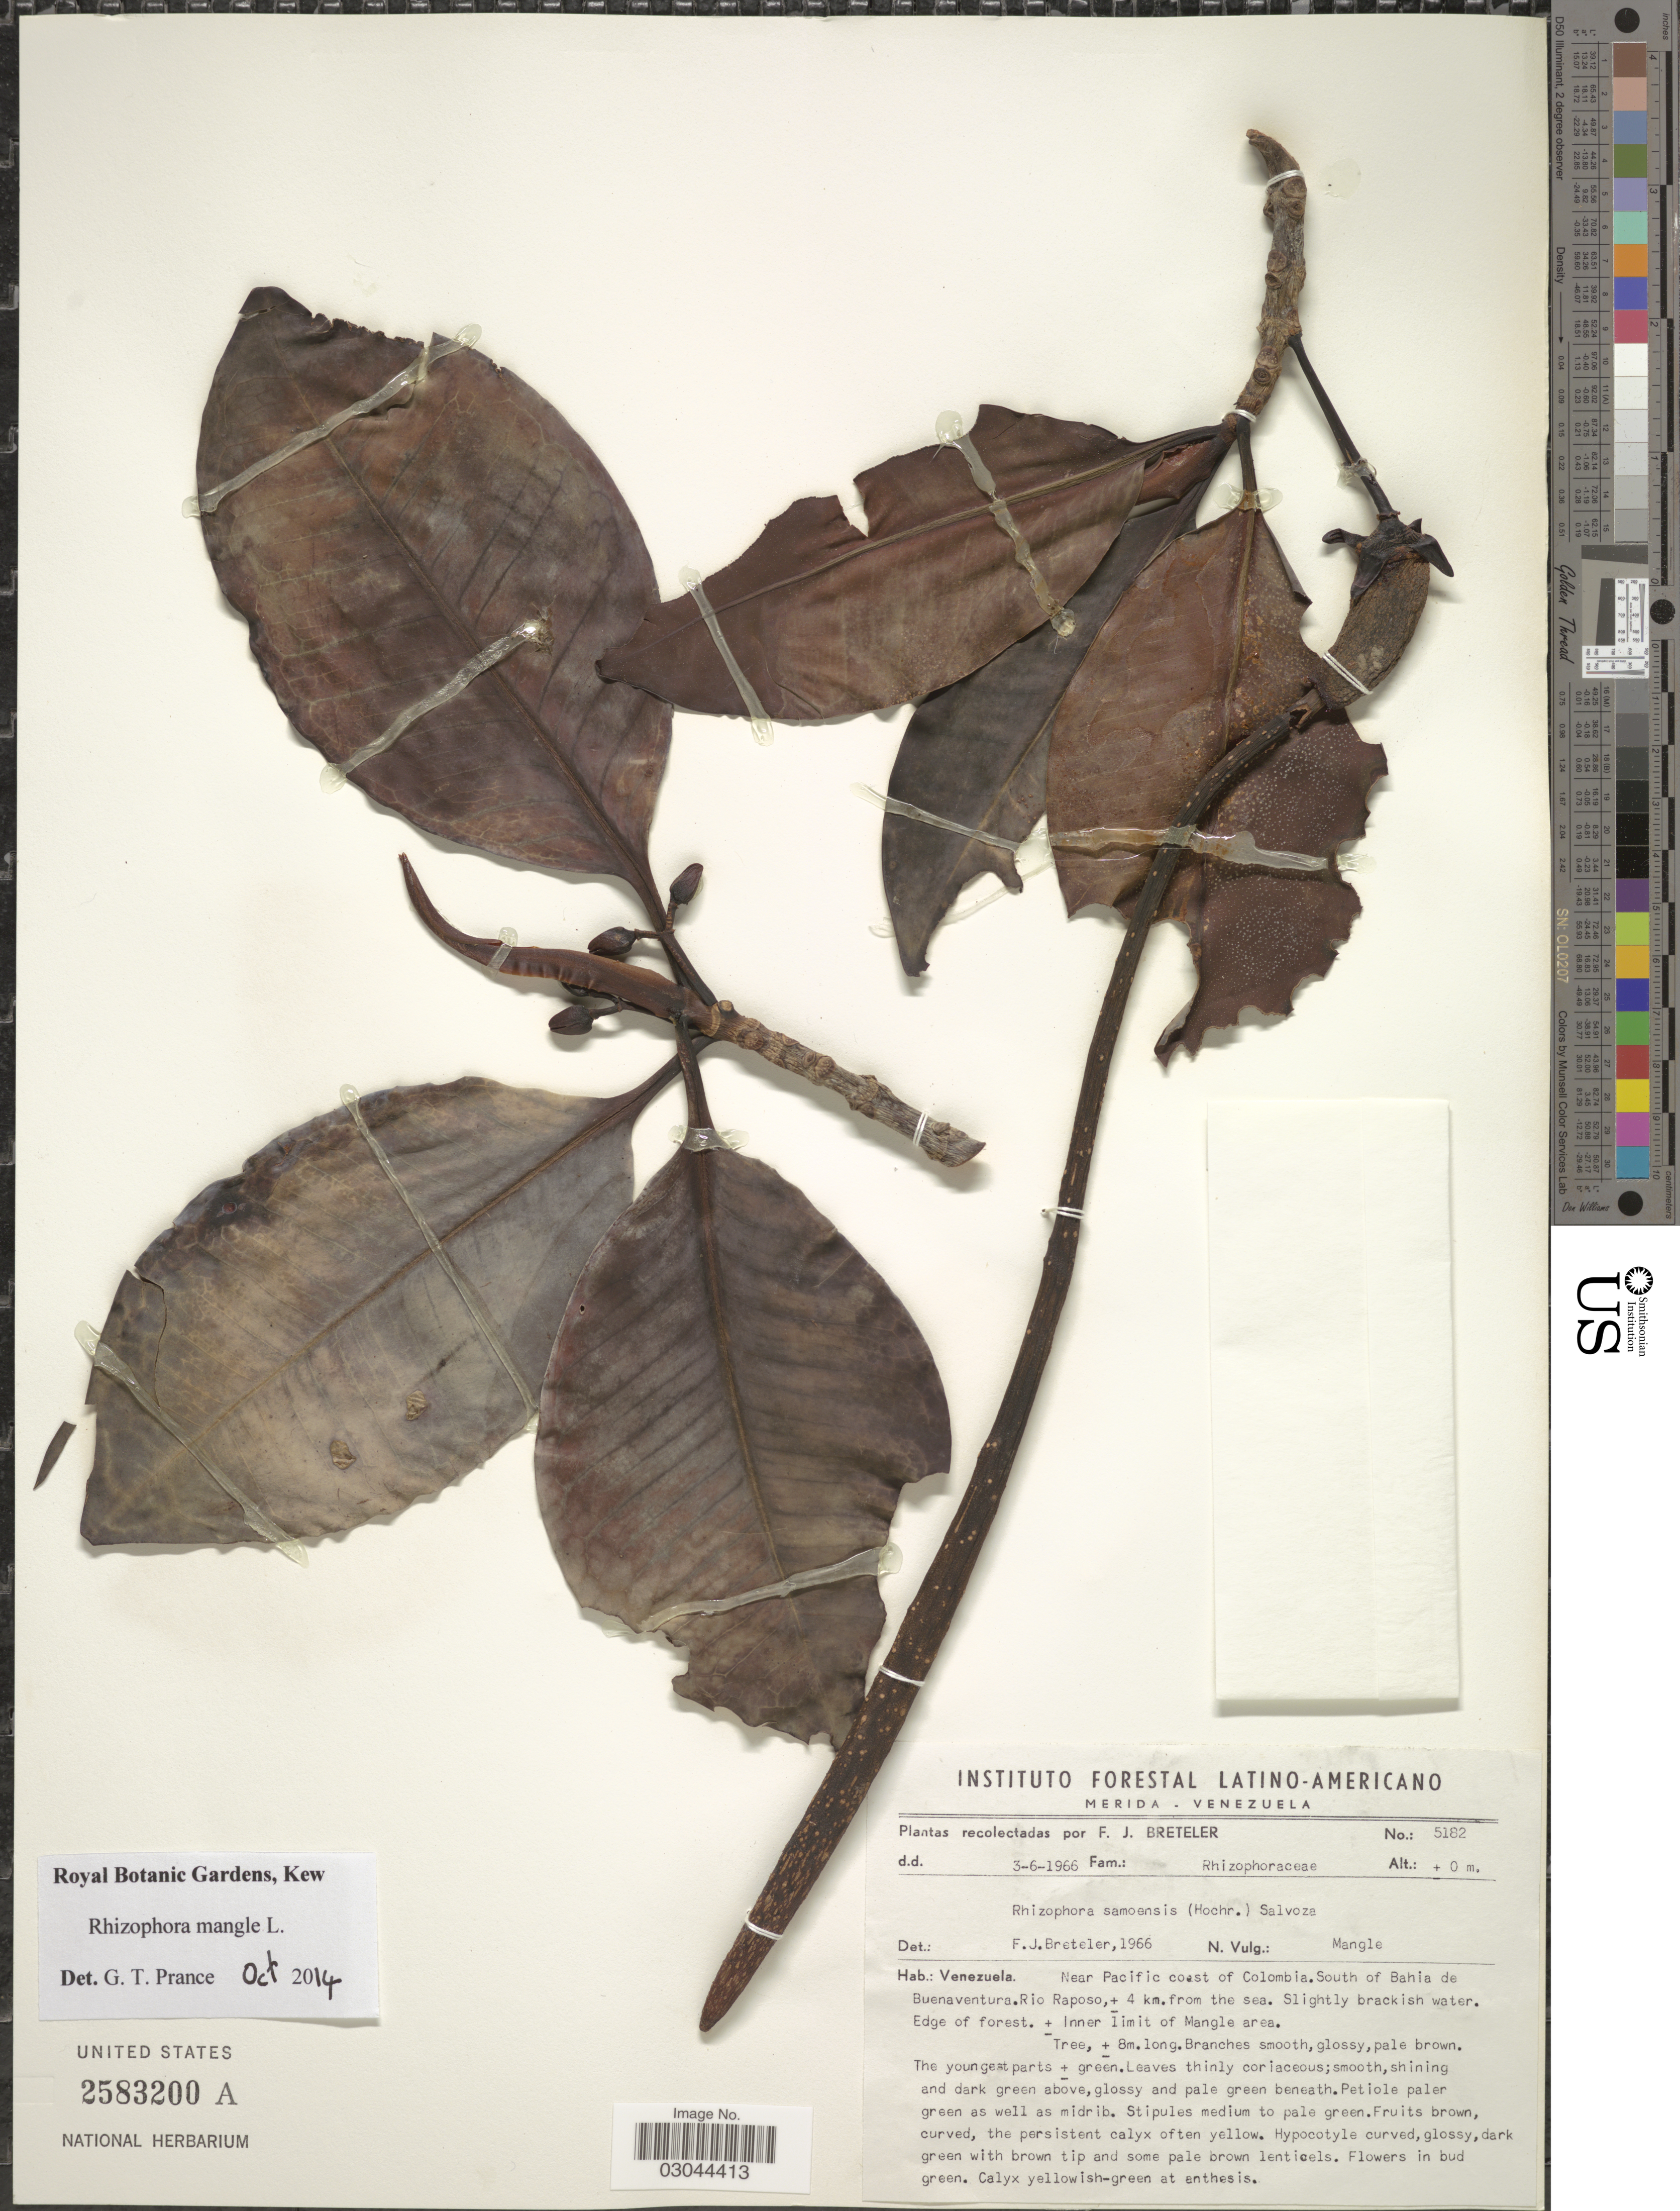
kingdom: Plantae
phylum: Tracheophyta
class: Magnoliopsida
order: Malpighiales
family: Rhizophoraceae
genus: Rhizophora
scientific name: Rhizophora mangle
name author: L.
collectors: F. J. Breteler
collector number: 5182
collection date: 1966-06-03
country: Venezuela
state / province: Mérida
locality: Near Pacific coast of Colombia. South of Bahia de Buenaventura. Rio Raposo, ± 4 km. from the sea. Edge of forest. ± Inner limit of Mangle area.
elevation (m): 0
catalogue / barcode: US 2583200A